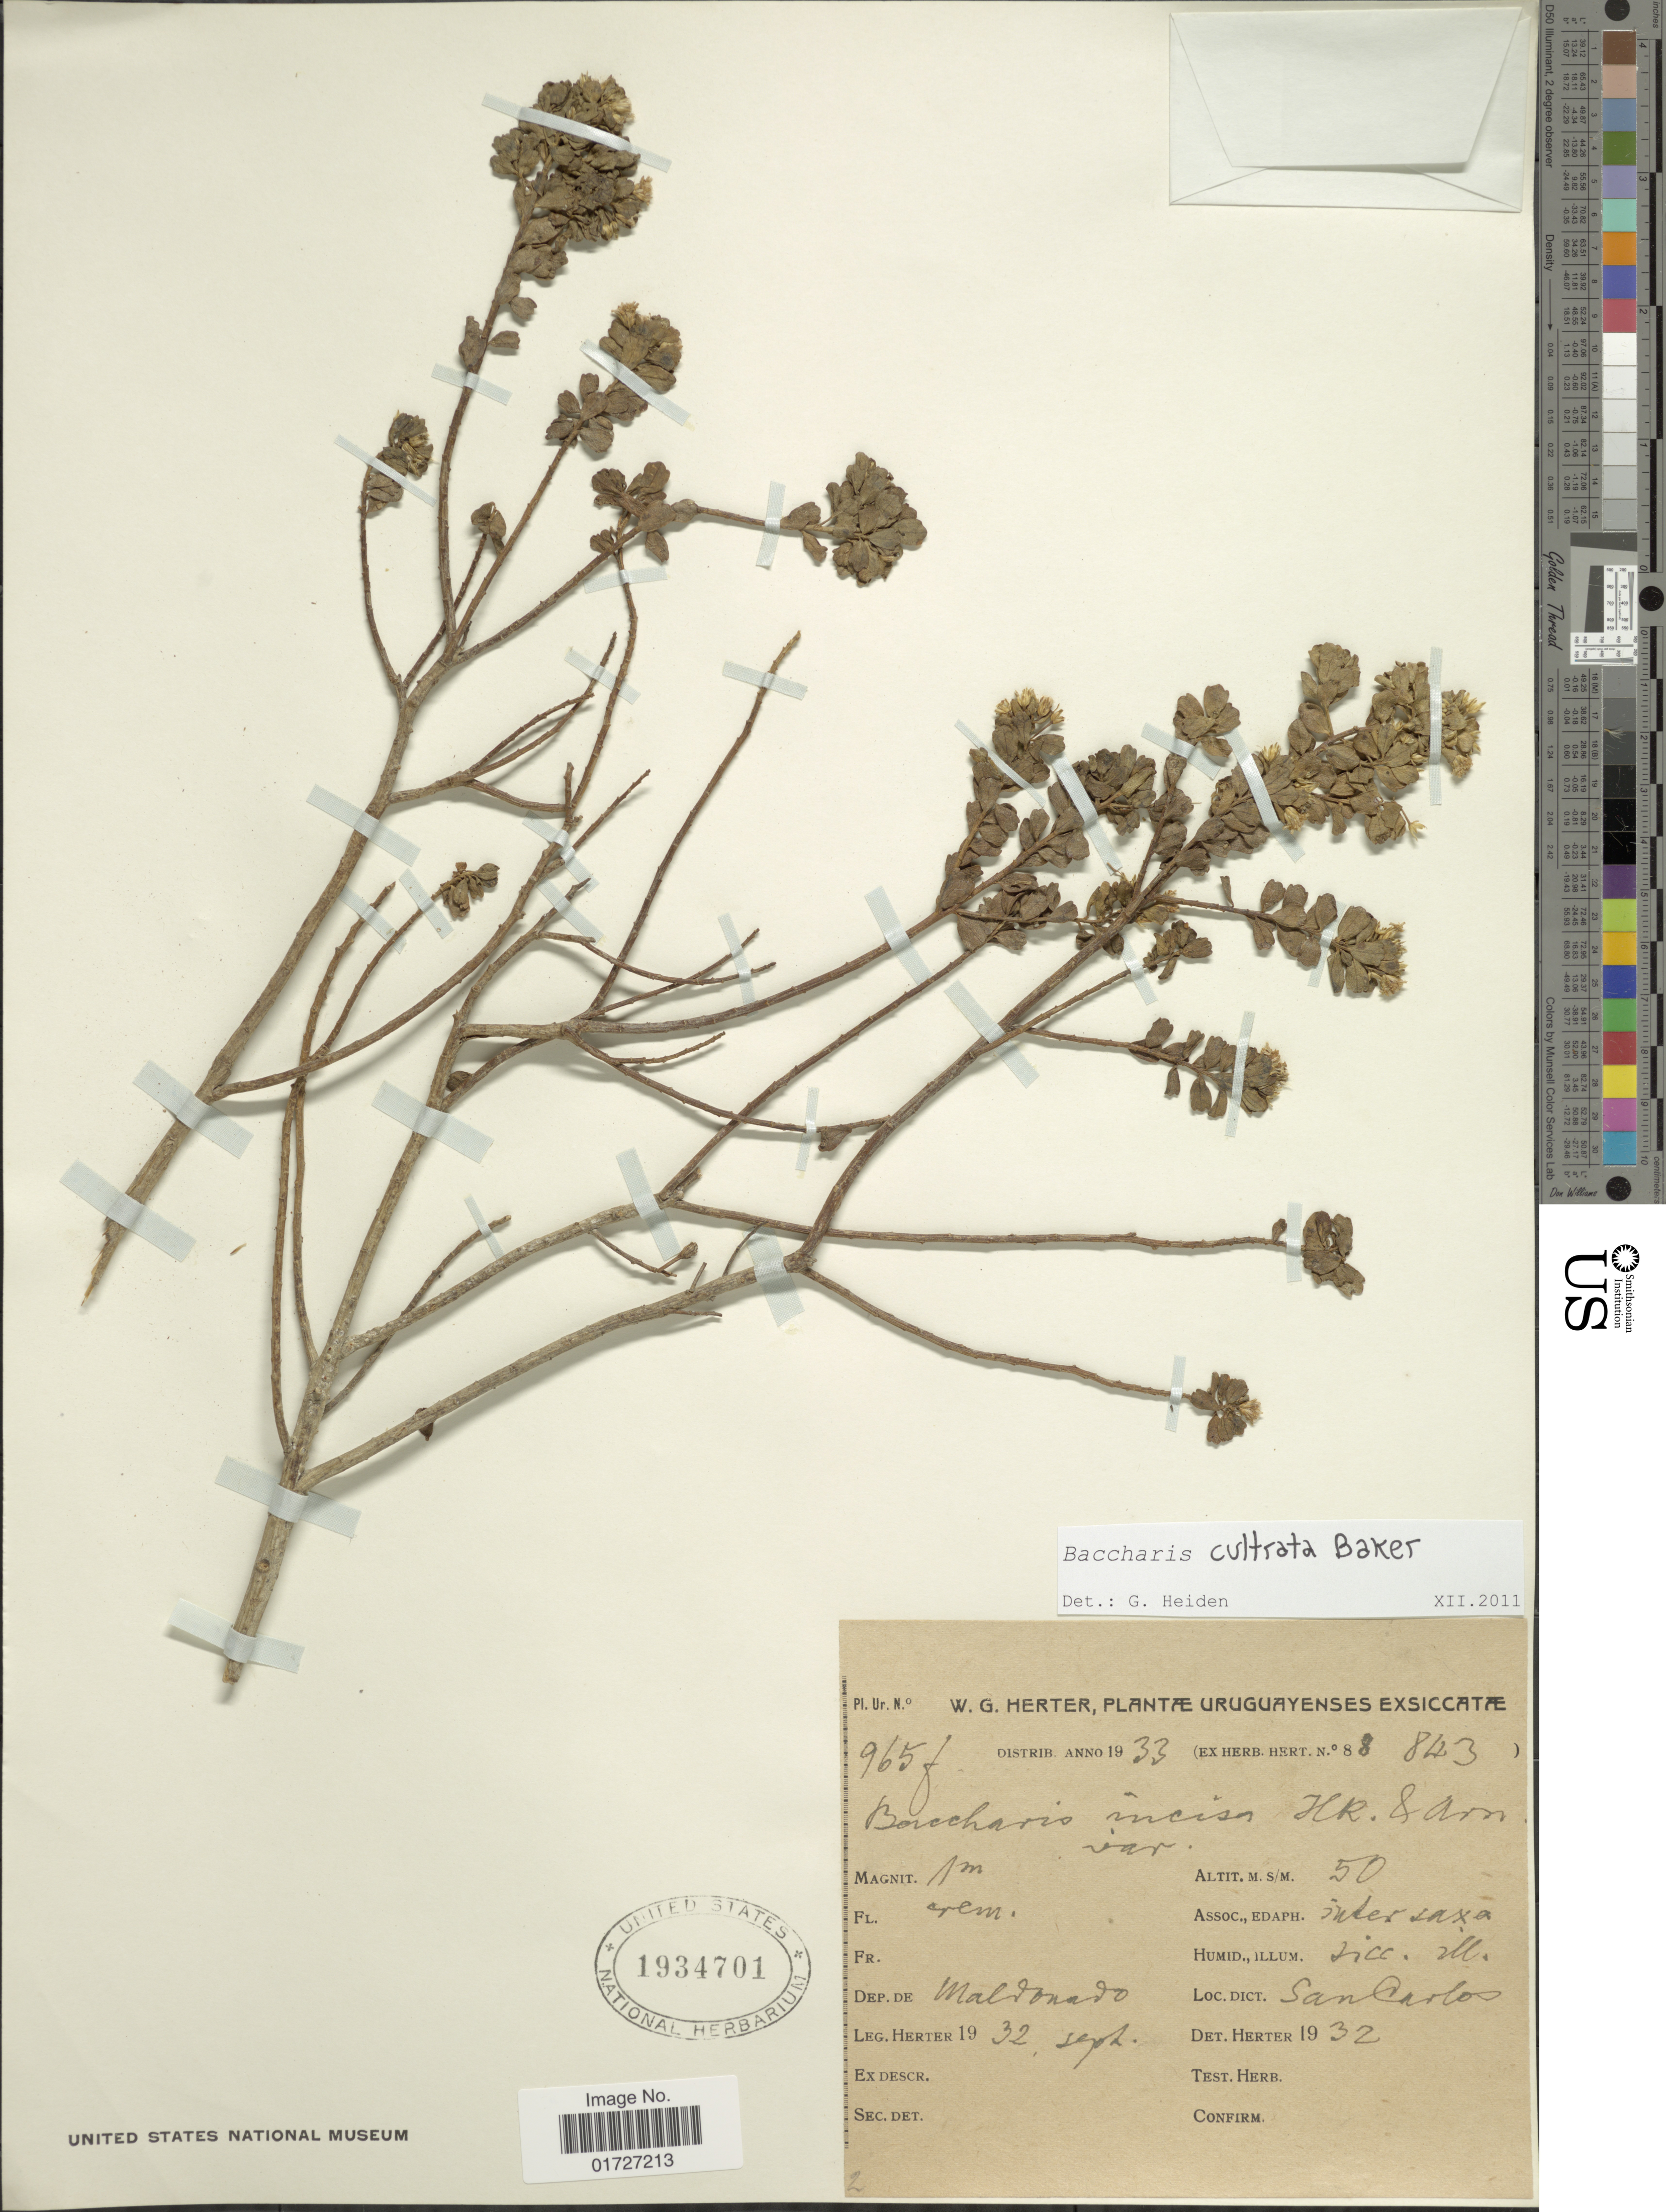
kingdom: Plantae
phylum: Tracheophyta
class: Magnoliopsida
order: Asterales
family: Asteraceae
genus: Baccharis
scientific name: Baccharis cultrata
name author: Baker in Mart.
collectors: W. G. Herter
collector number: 965f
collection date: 1932-09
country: Uruguay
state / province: Maldonado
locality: San Carlos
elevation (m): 50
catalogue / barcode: US 1934701